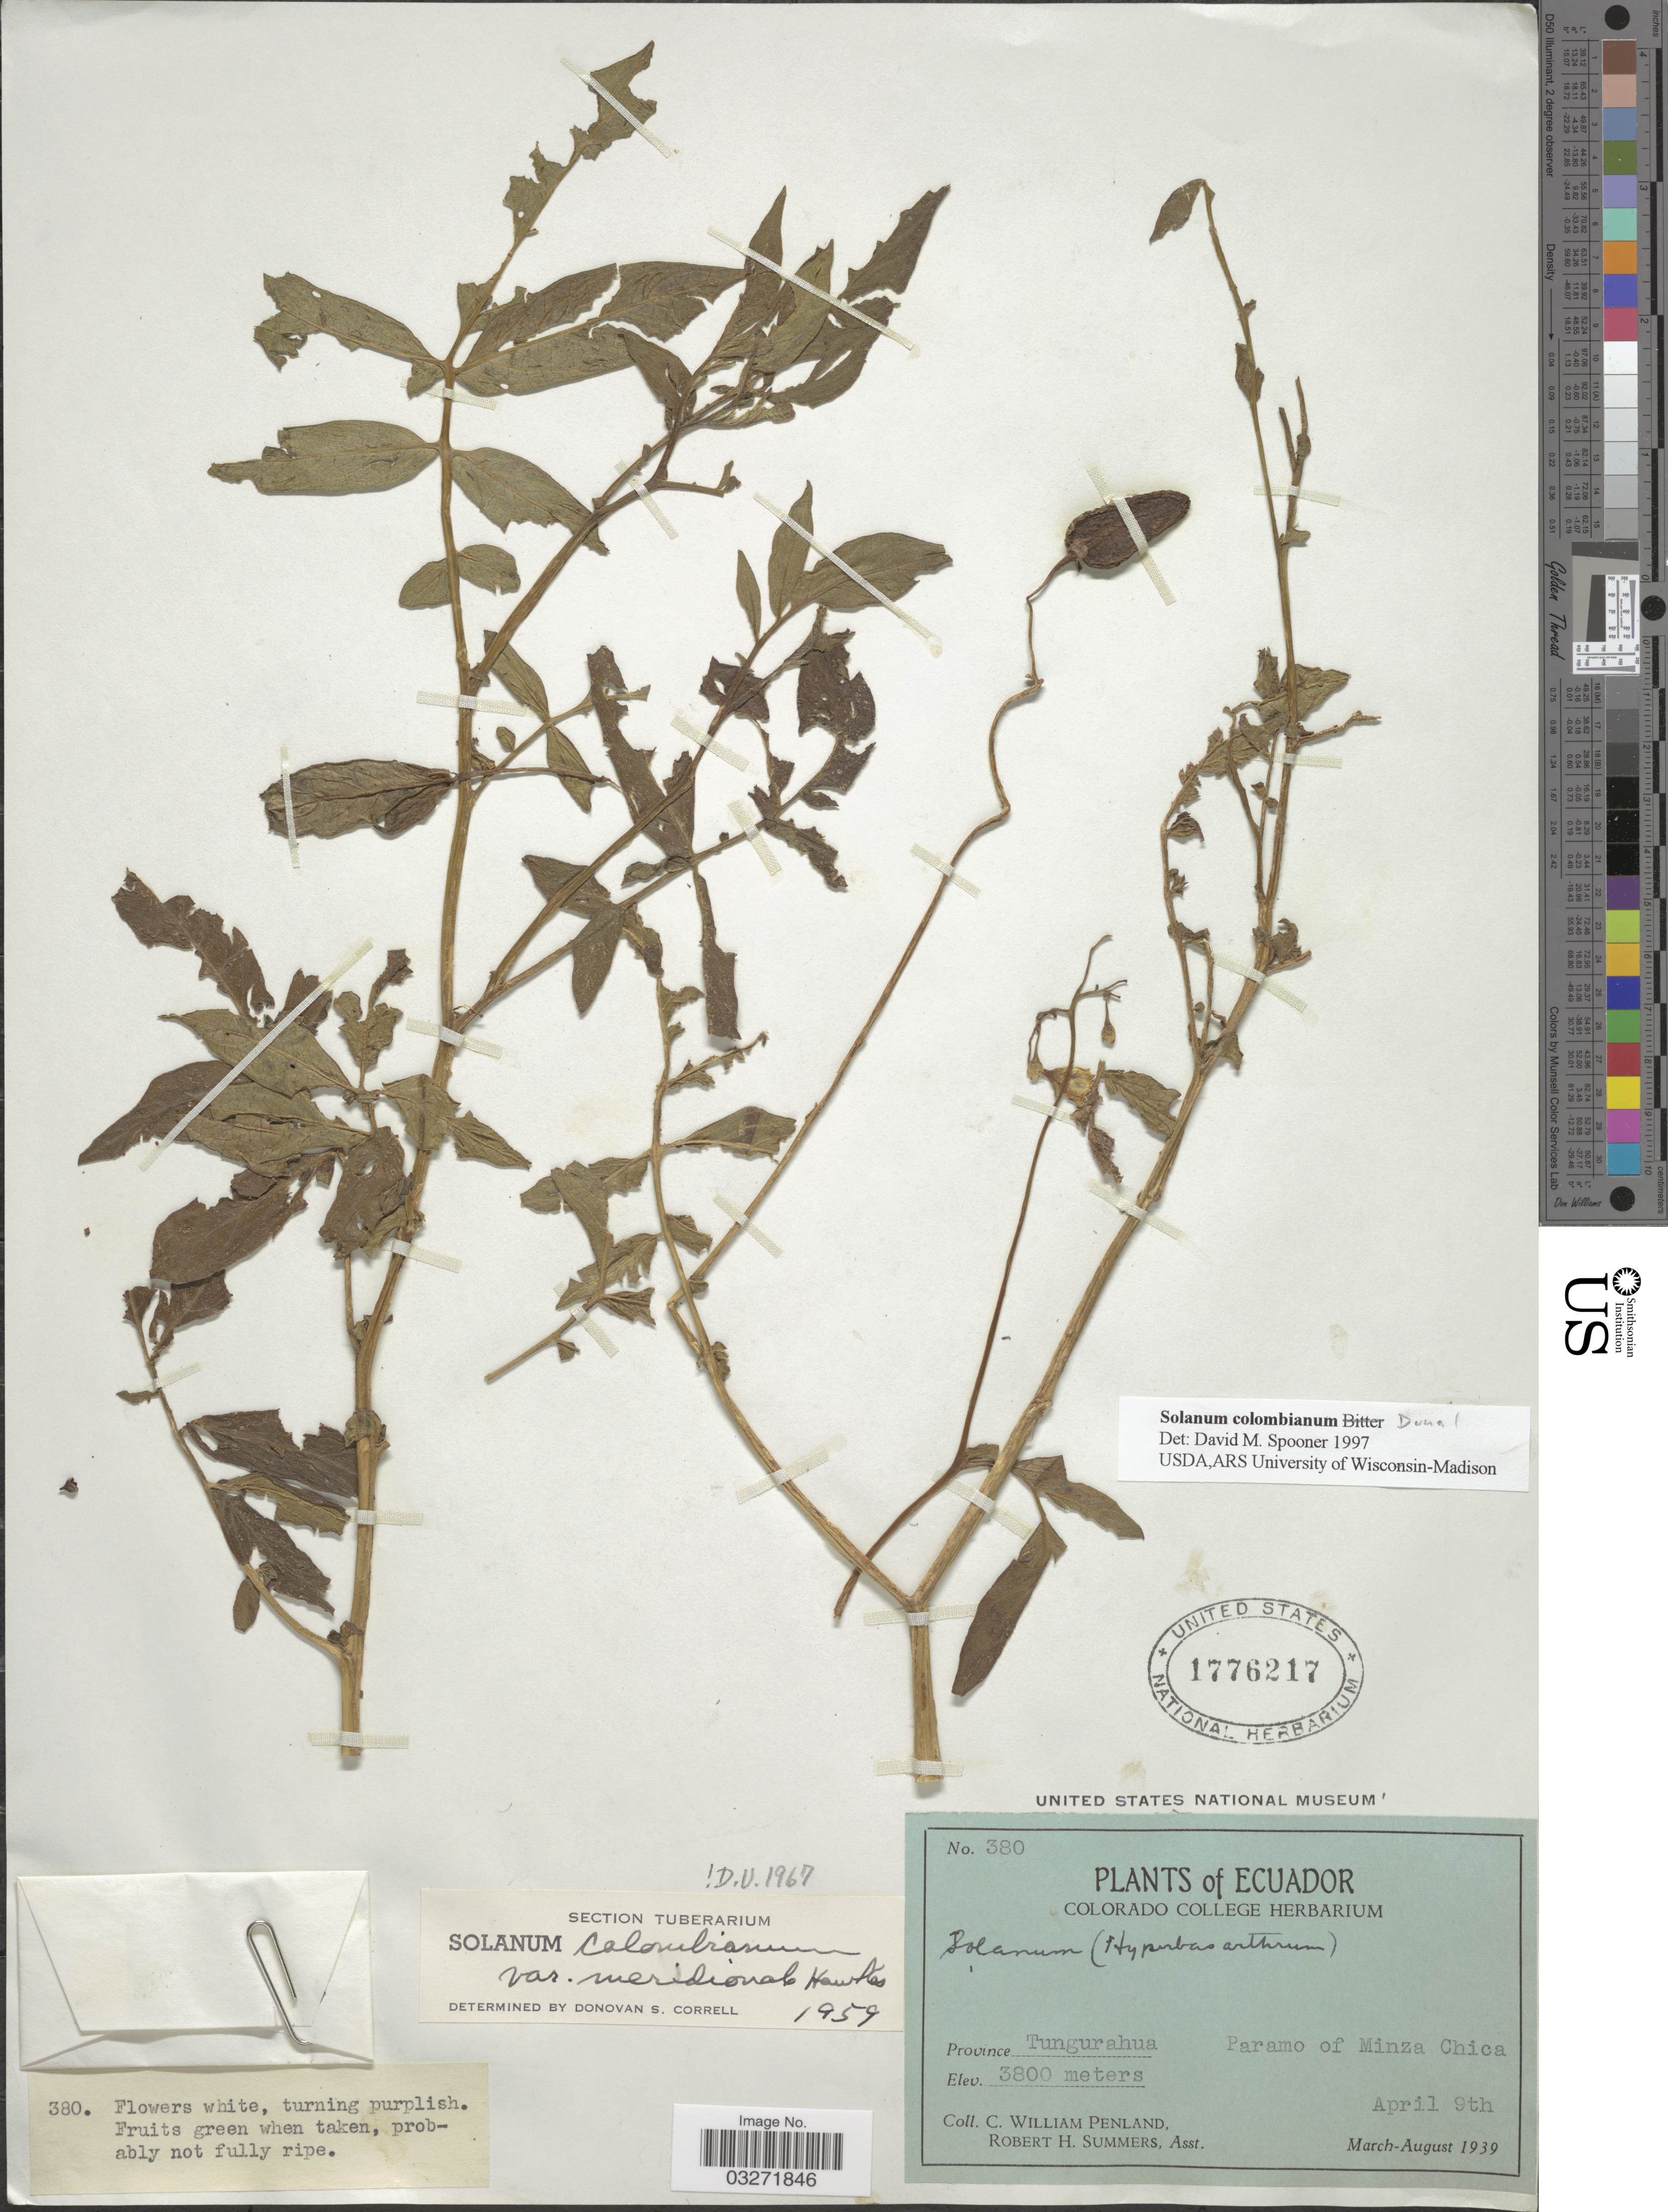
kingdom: Plantae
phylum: Tracheophyta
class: Magnoliopsida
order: Solanales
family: Solanaceae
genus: Solanum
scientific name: Solanum colombianum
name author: Dunal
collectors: C. W. Penland & R. Summers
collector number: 380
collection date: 1939-04-09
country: Ecuador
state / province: Tungurahua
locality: Paramo of Minza Chica.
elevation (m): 3800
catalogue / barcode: US 1776217